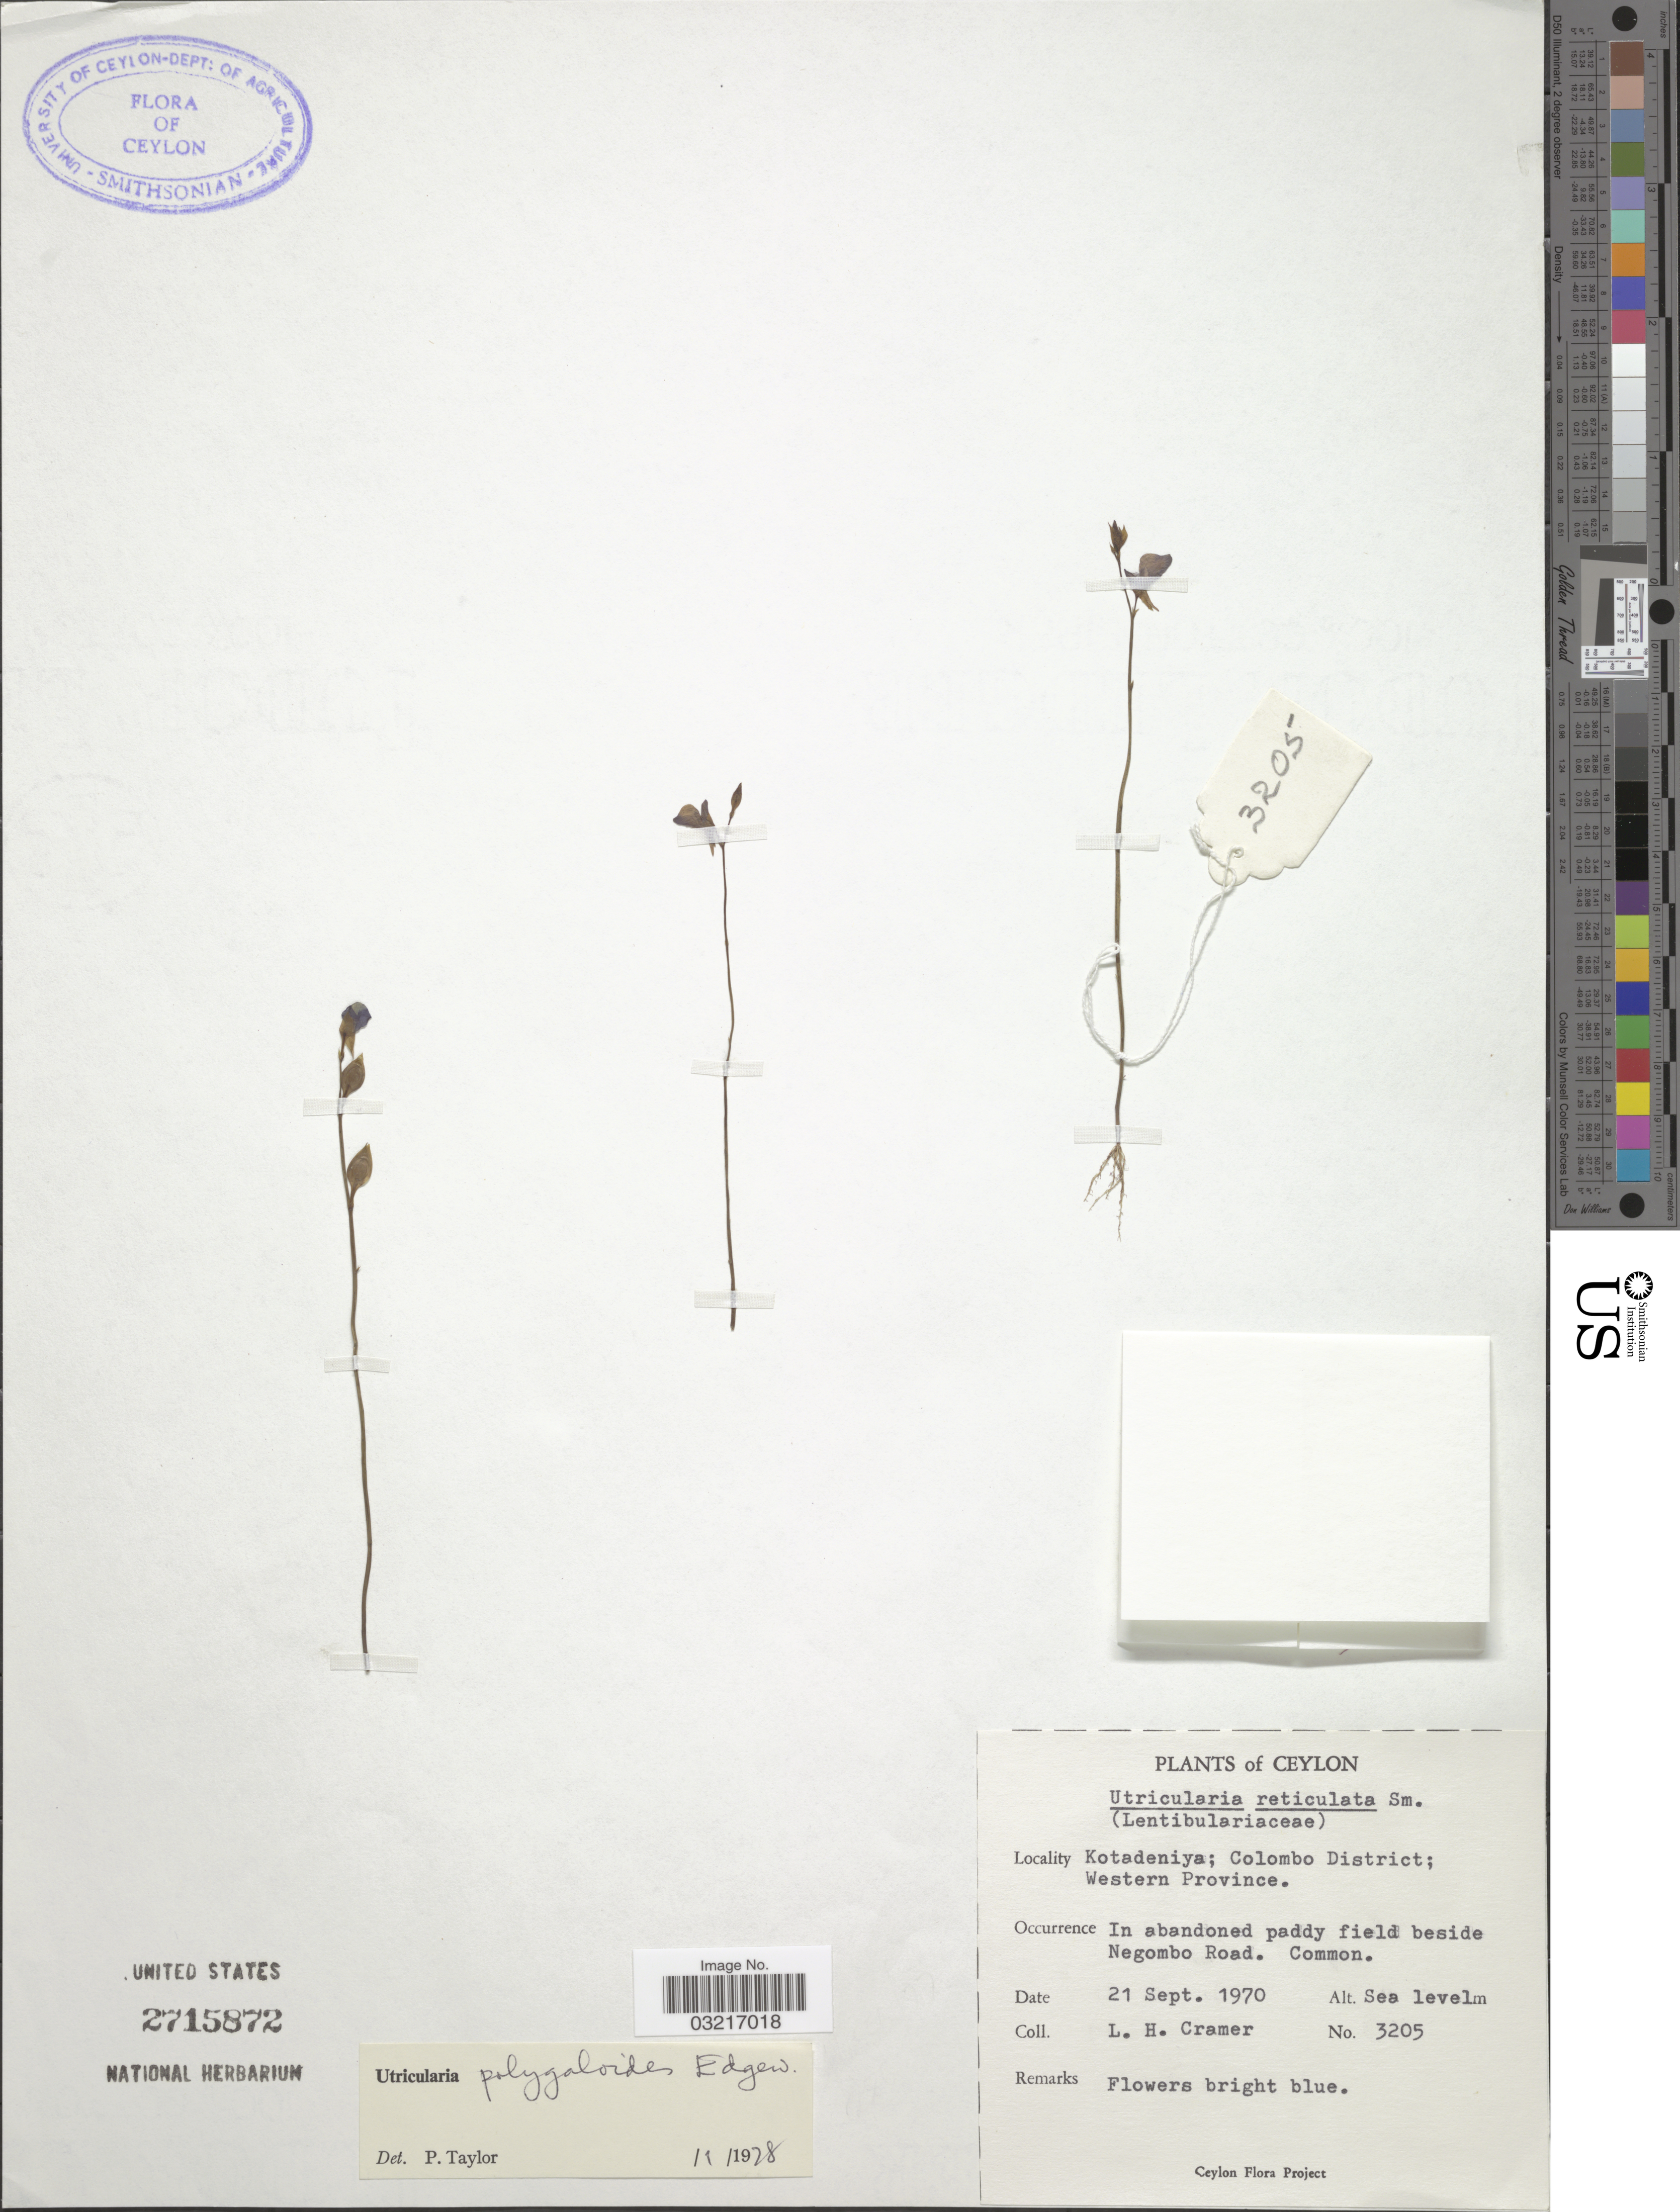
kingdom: Plantae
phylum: Tracheophyta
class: Magnoliopsida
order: Lamiales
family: Lentibulariaceae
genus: Utricularia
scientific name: Utricularia polygaloides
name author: Edgew.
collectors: L. H. Cramer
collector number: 3205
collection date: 1970-09-21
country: Sri Lanka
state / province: Western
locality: Ceylon, Kotadeniya; Colombo District, In abandoned paddy field beside Negombo Road.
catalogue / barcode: US 2715872